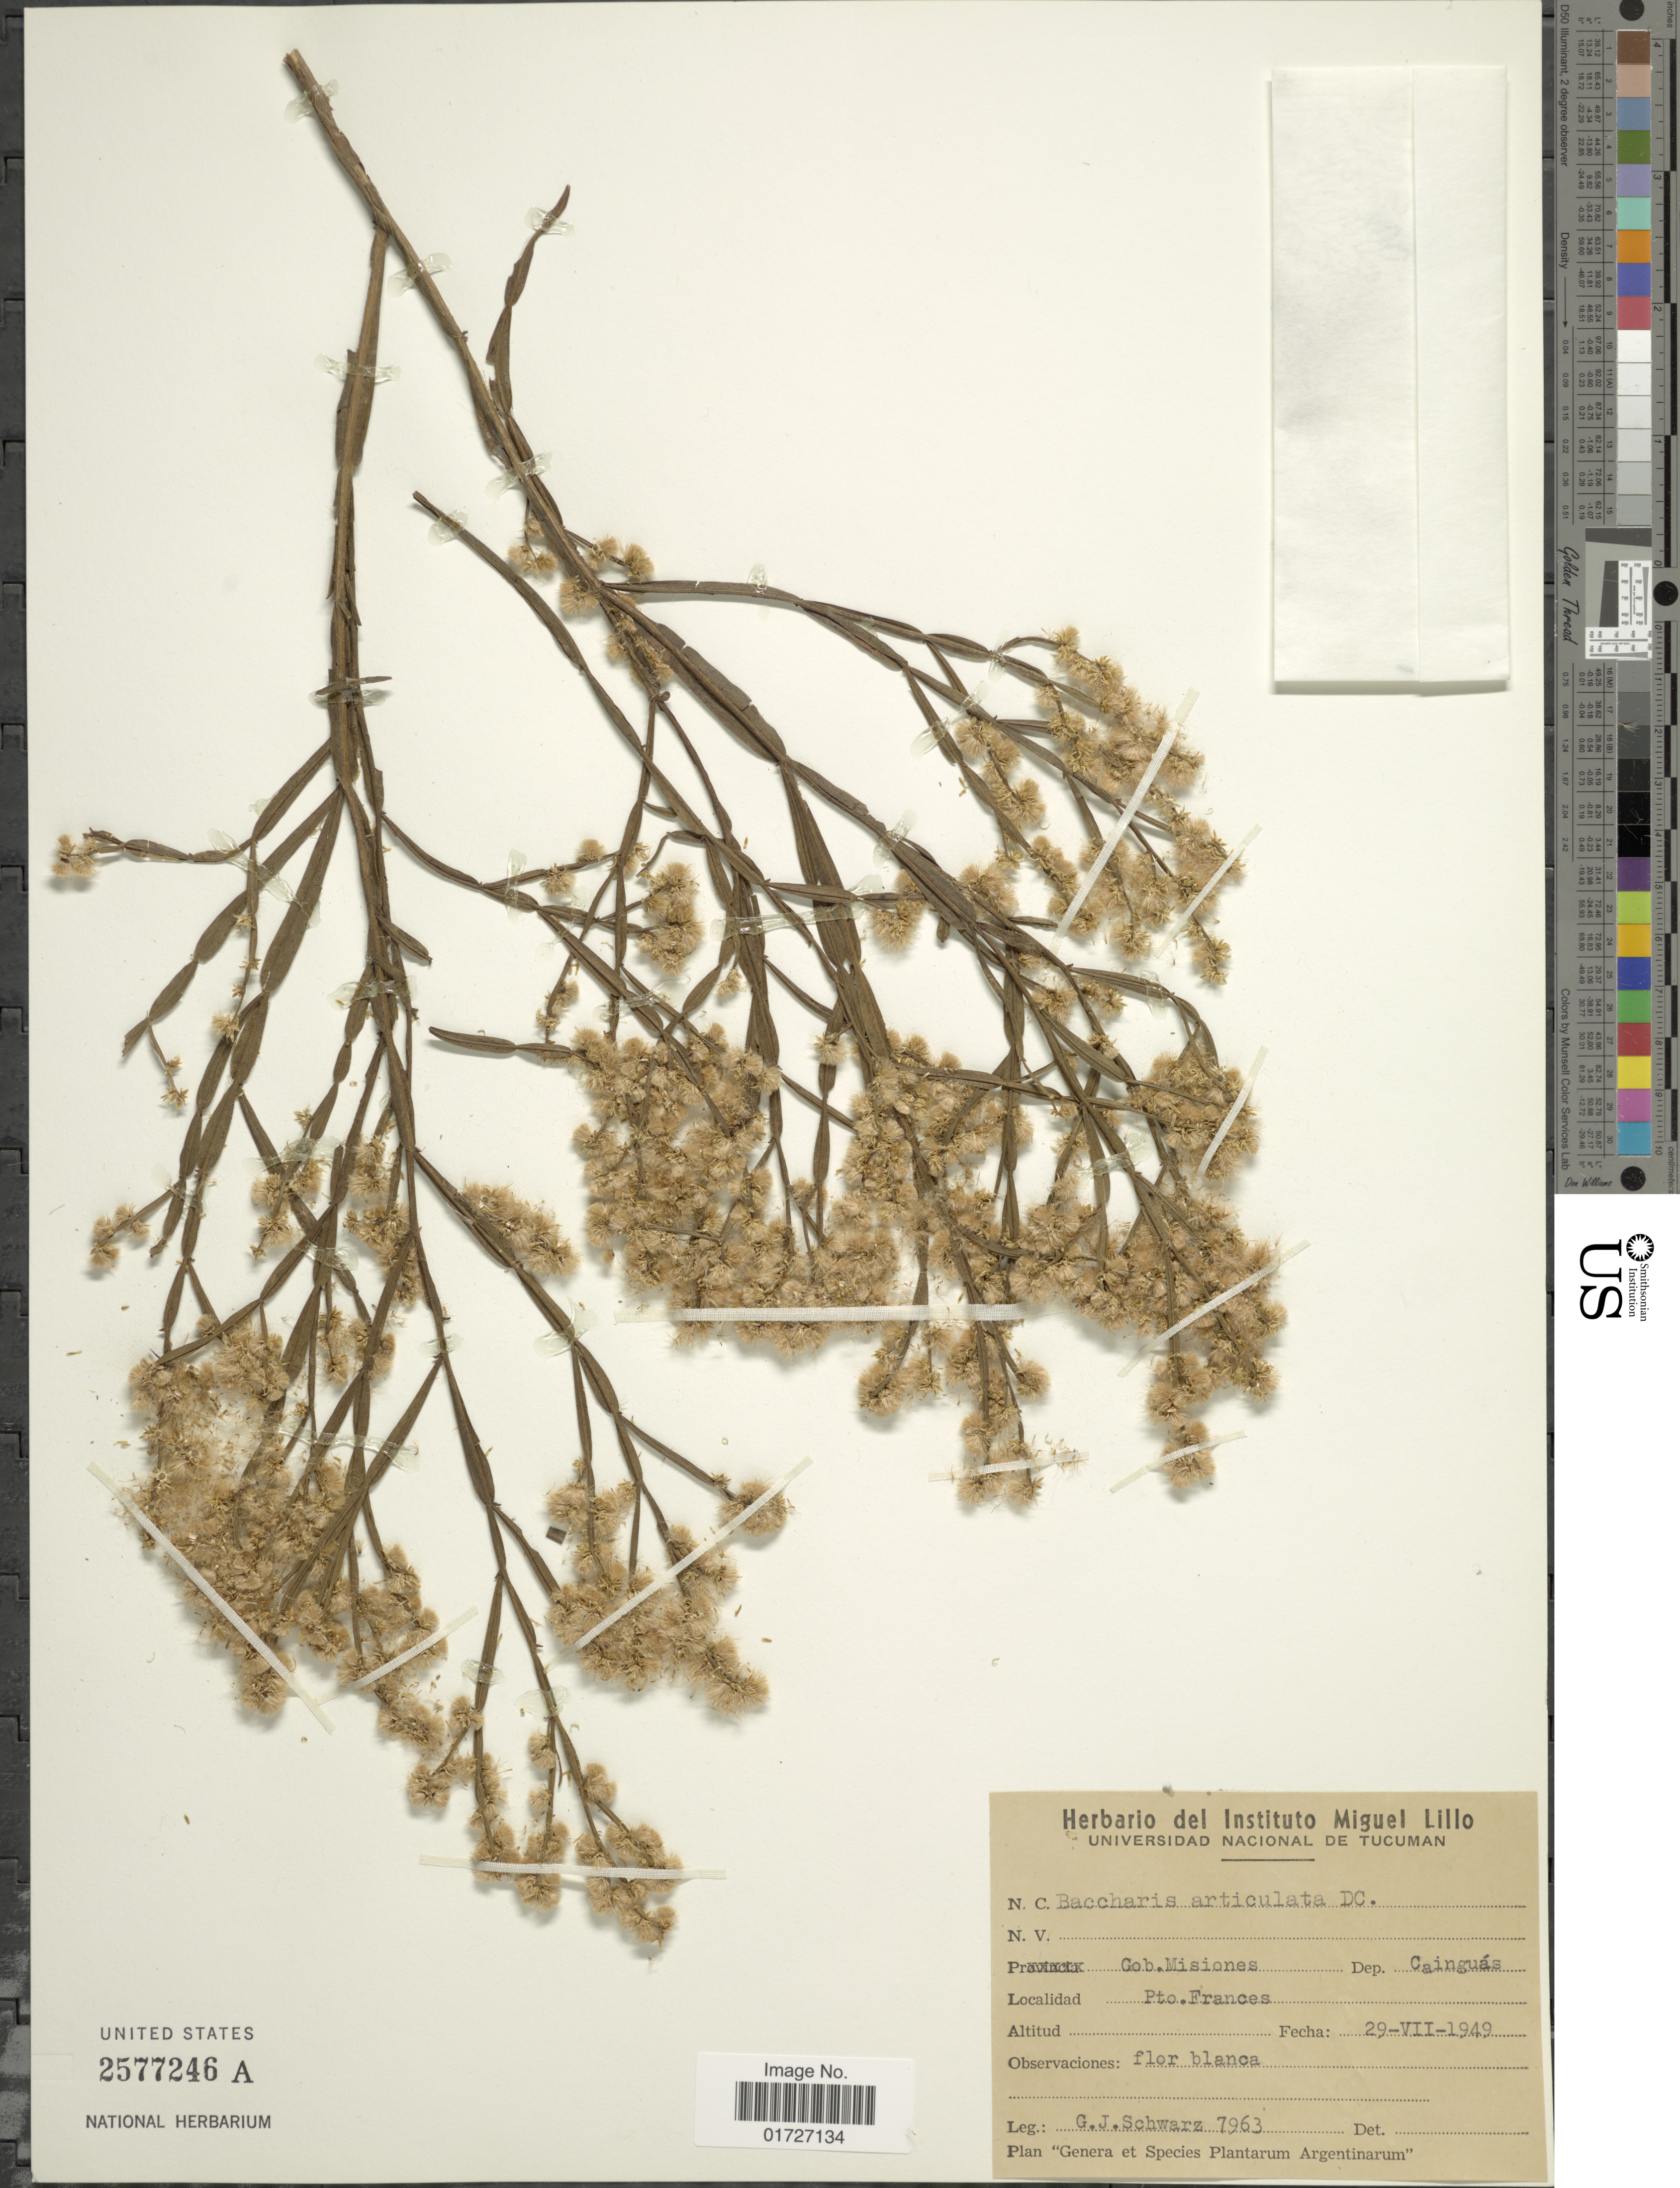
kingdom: Plantae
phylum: Tracheophyta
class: Magnoliopsida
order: Asterales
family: Asteraceae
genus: Baccharis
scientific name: Baccharis articulata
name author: (Lam.) Pers.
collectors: G. J. Schwarz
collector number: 7963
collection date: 1949-07-29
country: Argentina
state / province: Misiones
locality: Dep. Cainguas, Pto. Frances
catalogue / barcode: US 2577246A